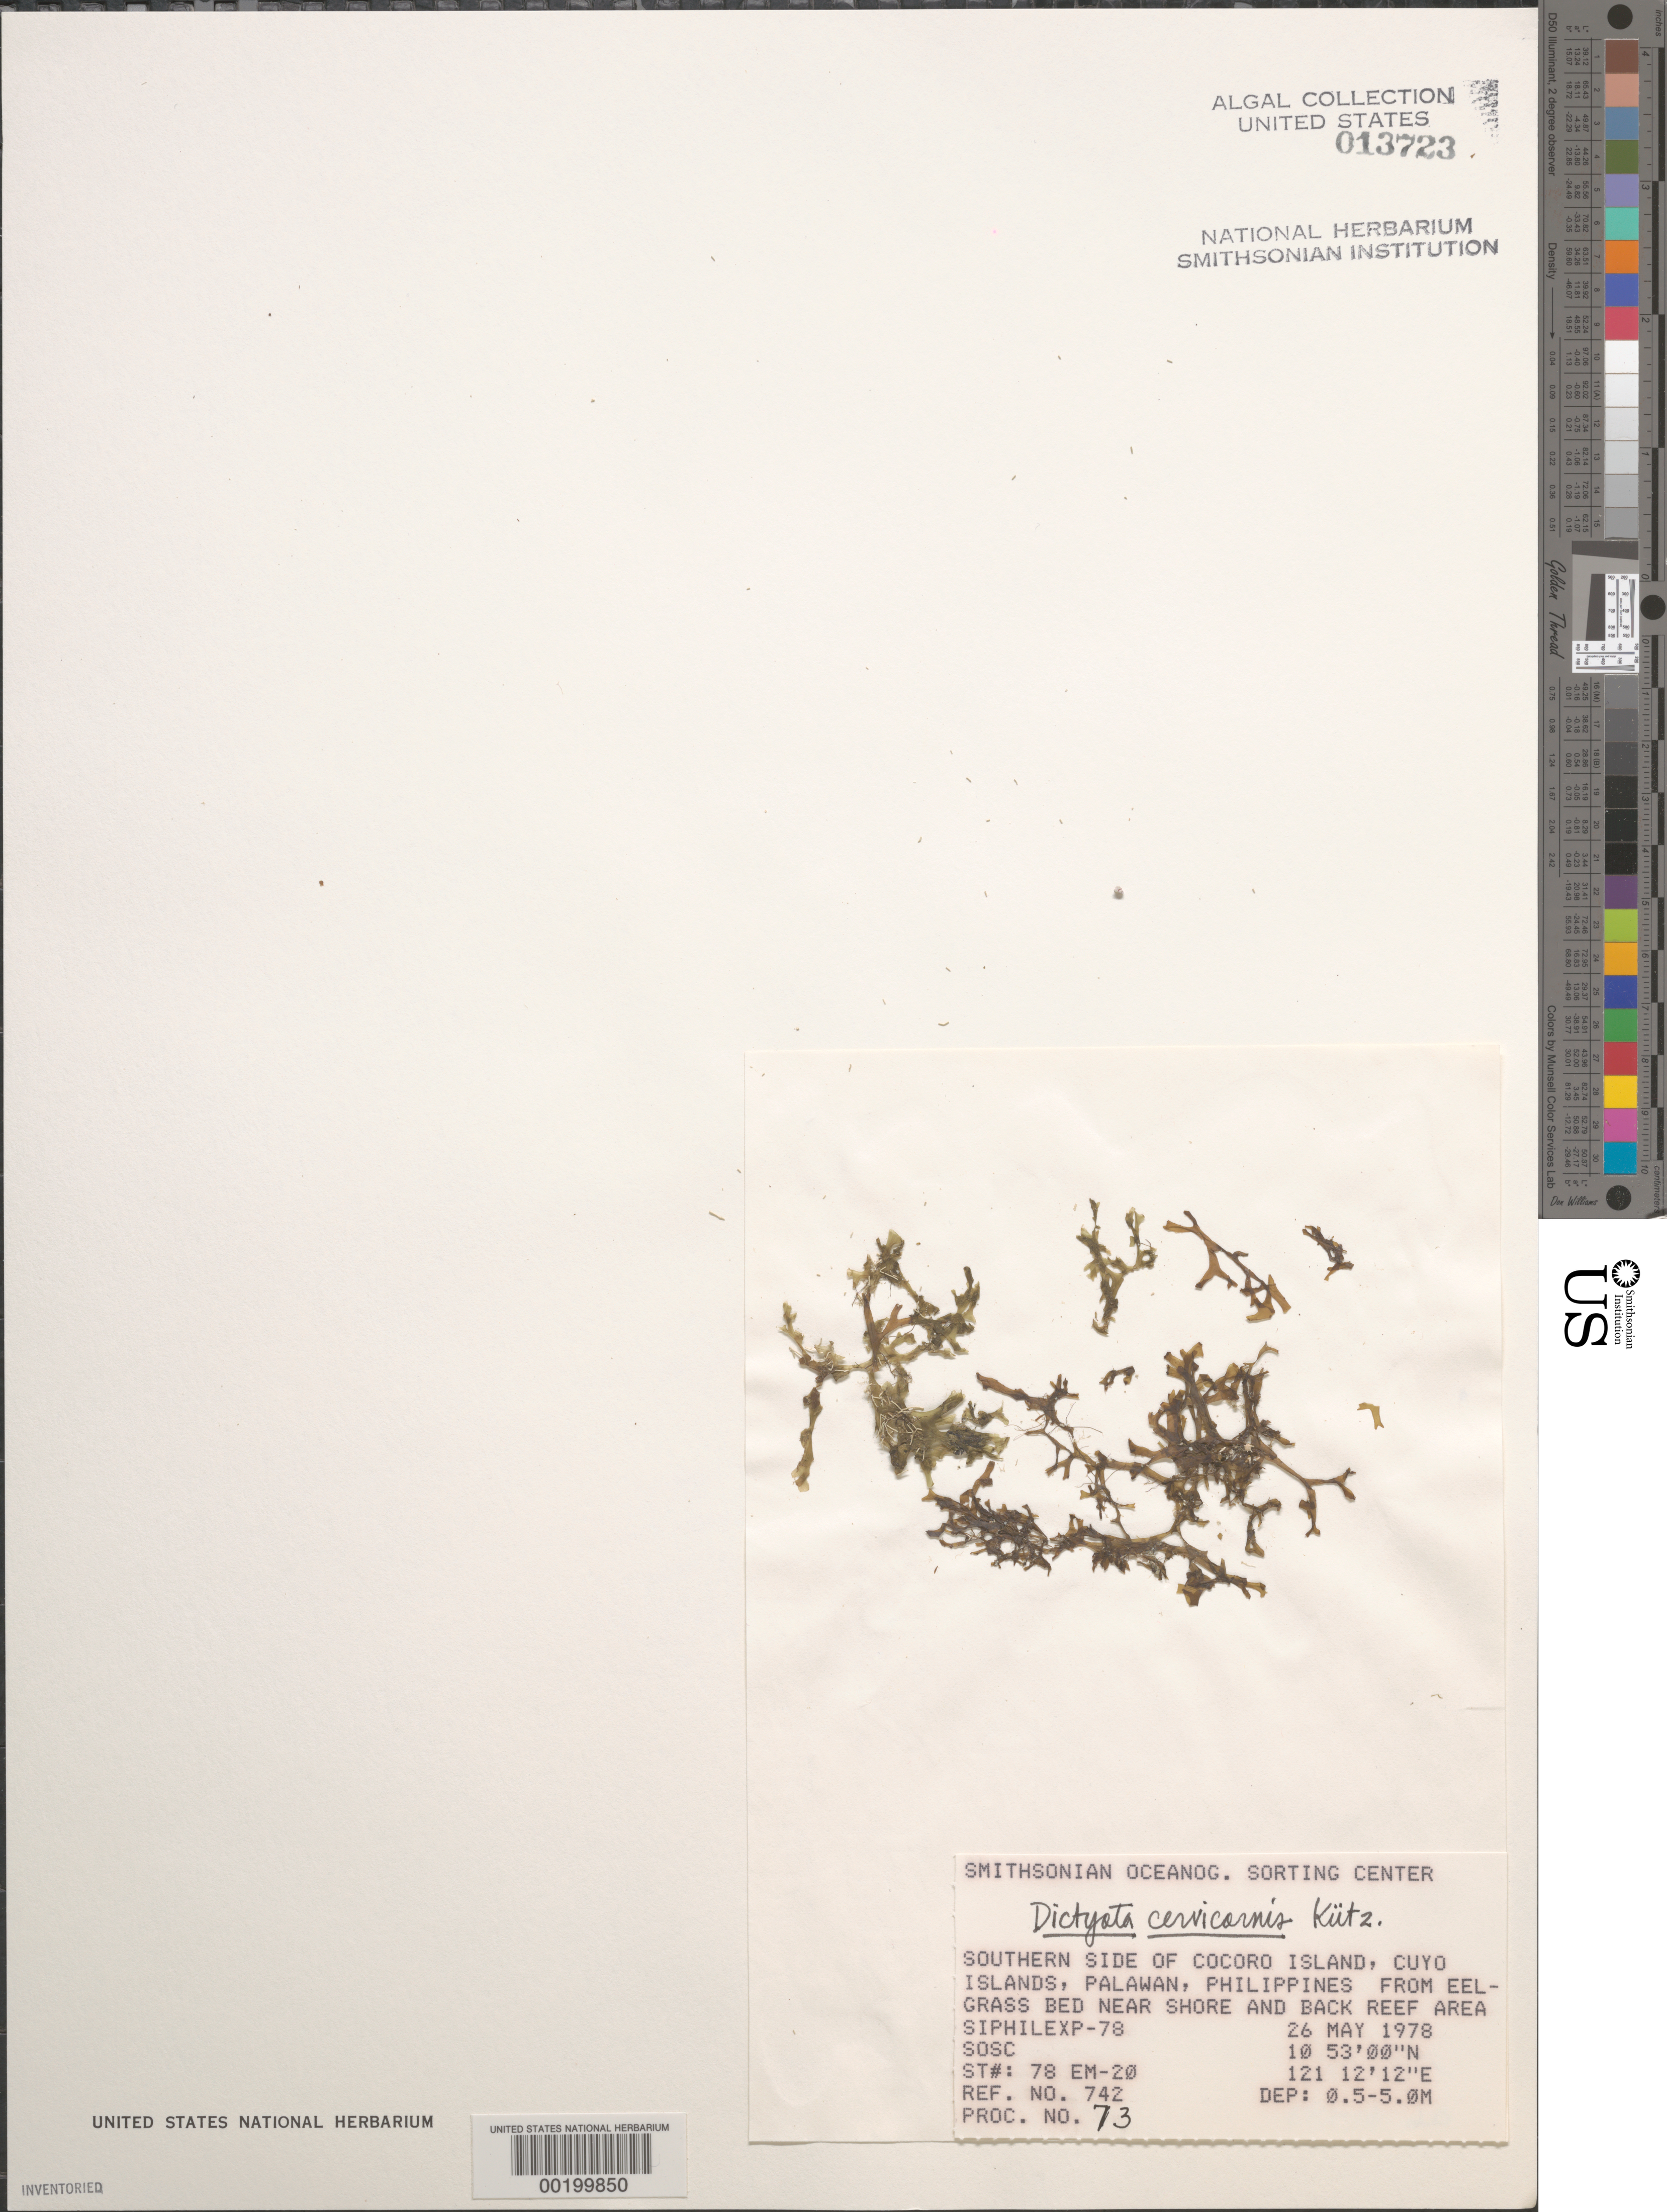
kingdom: Chromista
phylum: Ochrophyta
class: Phaeophyceae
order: Dictyotales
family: Dictyotaceae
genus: Dictyota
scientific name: Dictyota cervicornis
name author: Kütz.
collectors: SOSC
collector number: Station 78 Em-20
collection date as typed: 26 May 1978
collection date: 1978-05-26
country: Philippines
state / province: Mimaropa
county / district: Palawan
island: Cocoro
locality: Southern side of island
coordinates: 10 53' 00" N, 121 12' 12" E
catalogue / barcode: US 13723